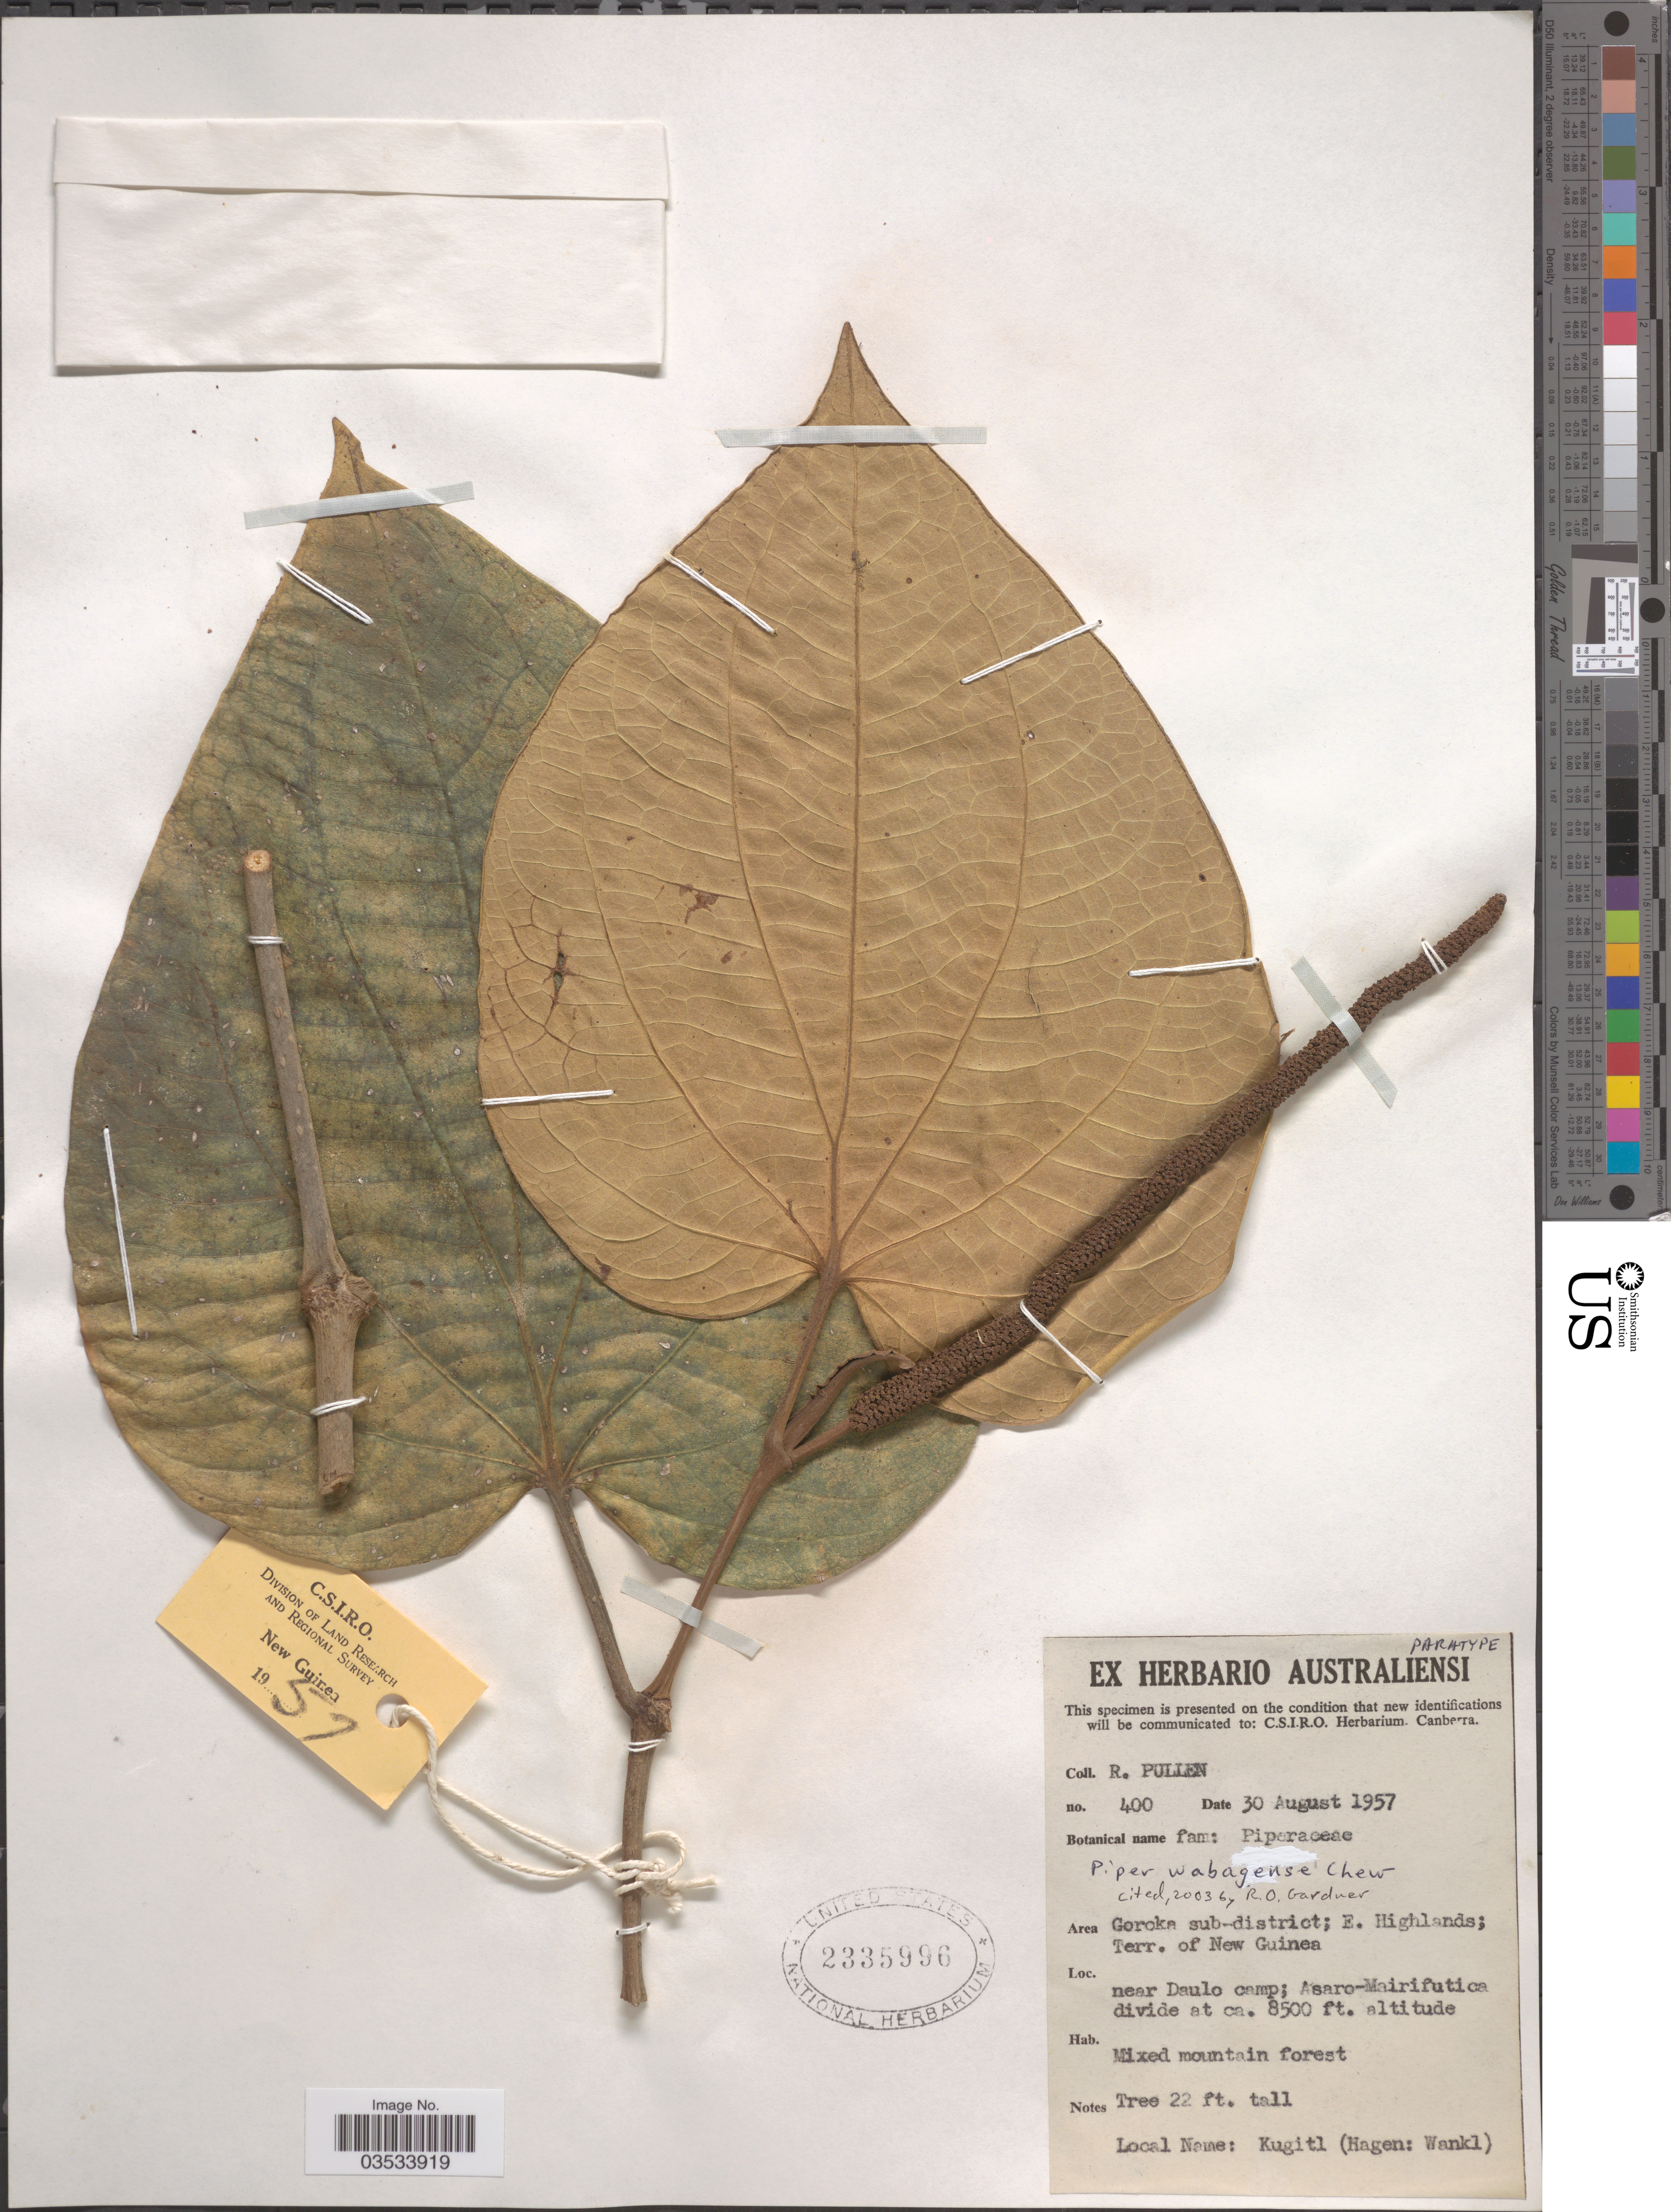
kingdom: Plantae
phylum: Tracheophyta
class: Magnoliopsida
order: Piperales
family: Piperaceae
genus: Piper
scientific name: Piper wabagense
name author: Chew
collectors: R. Pullen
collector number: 400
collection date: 1957-08-30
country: Papua New Guinea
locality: Area Goroka sub-district; E. Highlands; Terr. of New Guinea. Near Daulo camp; Asaro-Mairifutica divide.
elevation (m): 2591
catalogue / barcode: US 2335996